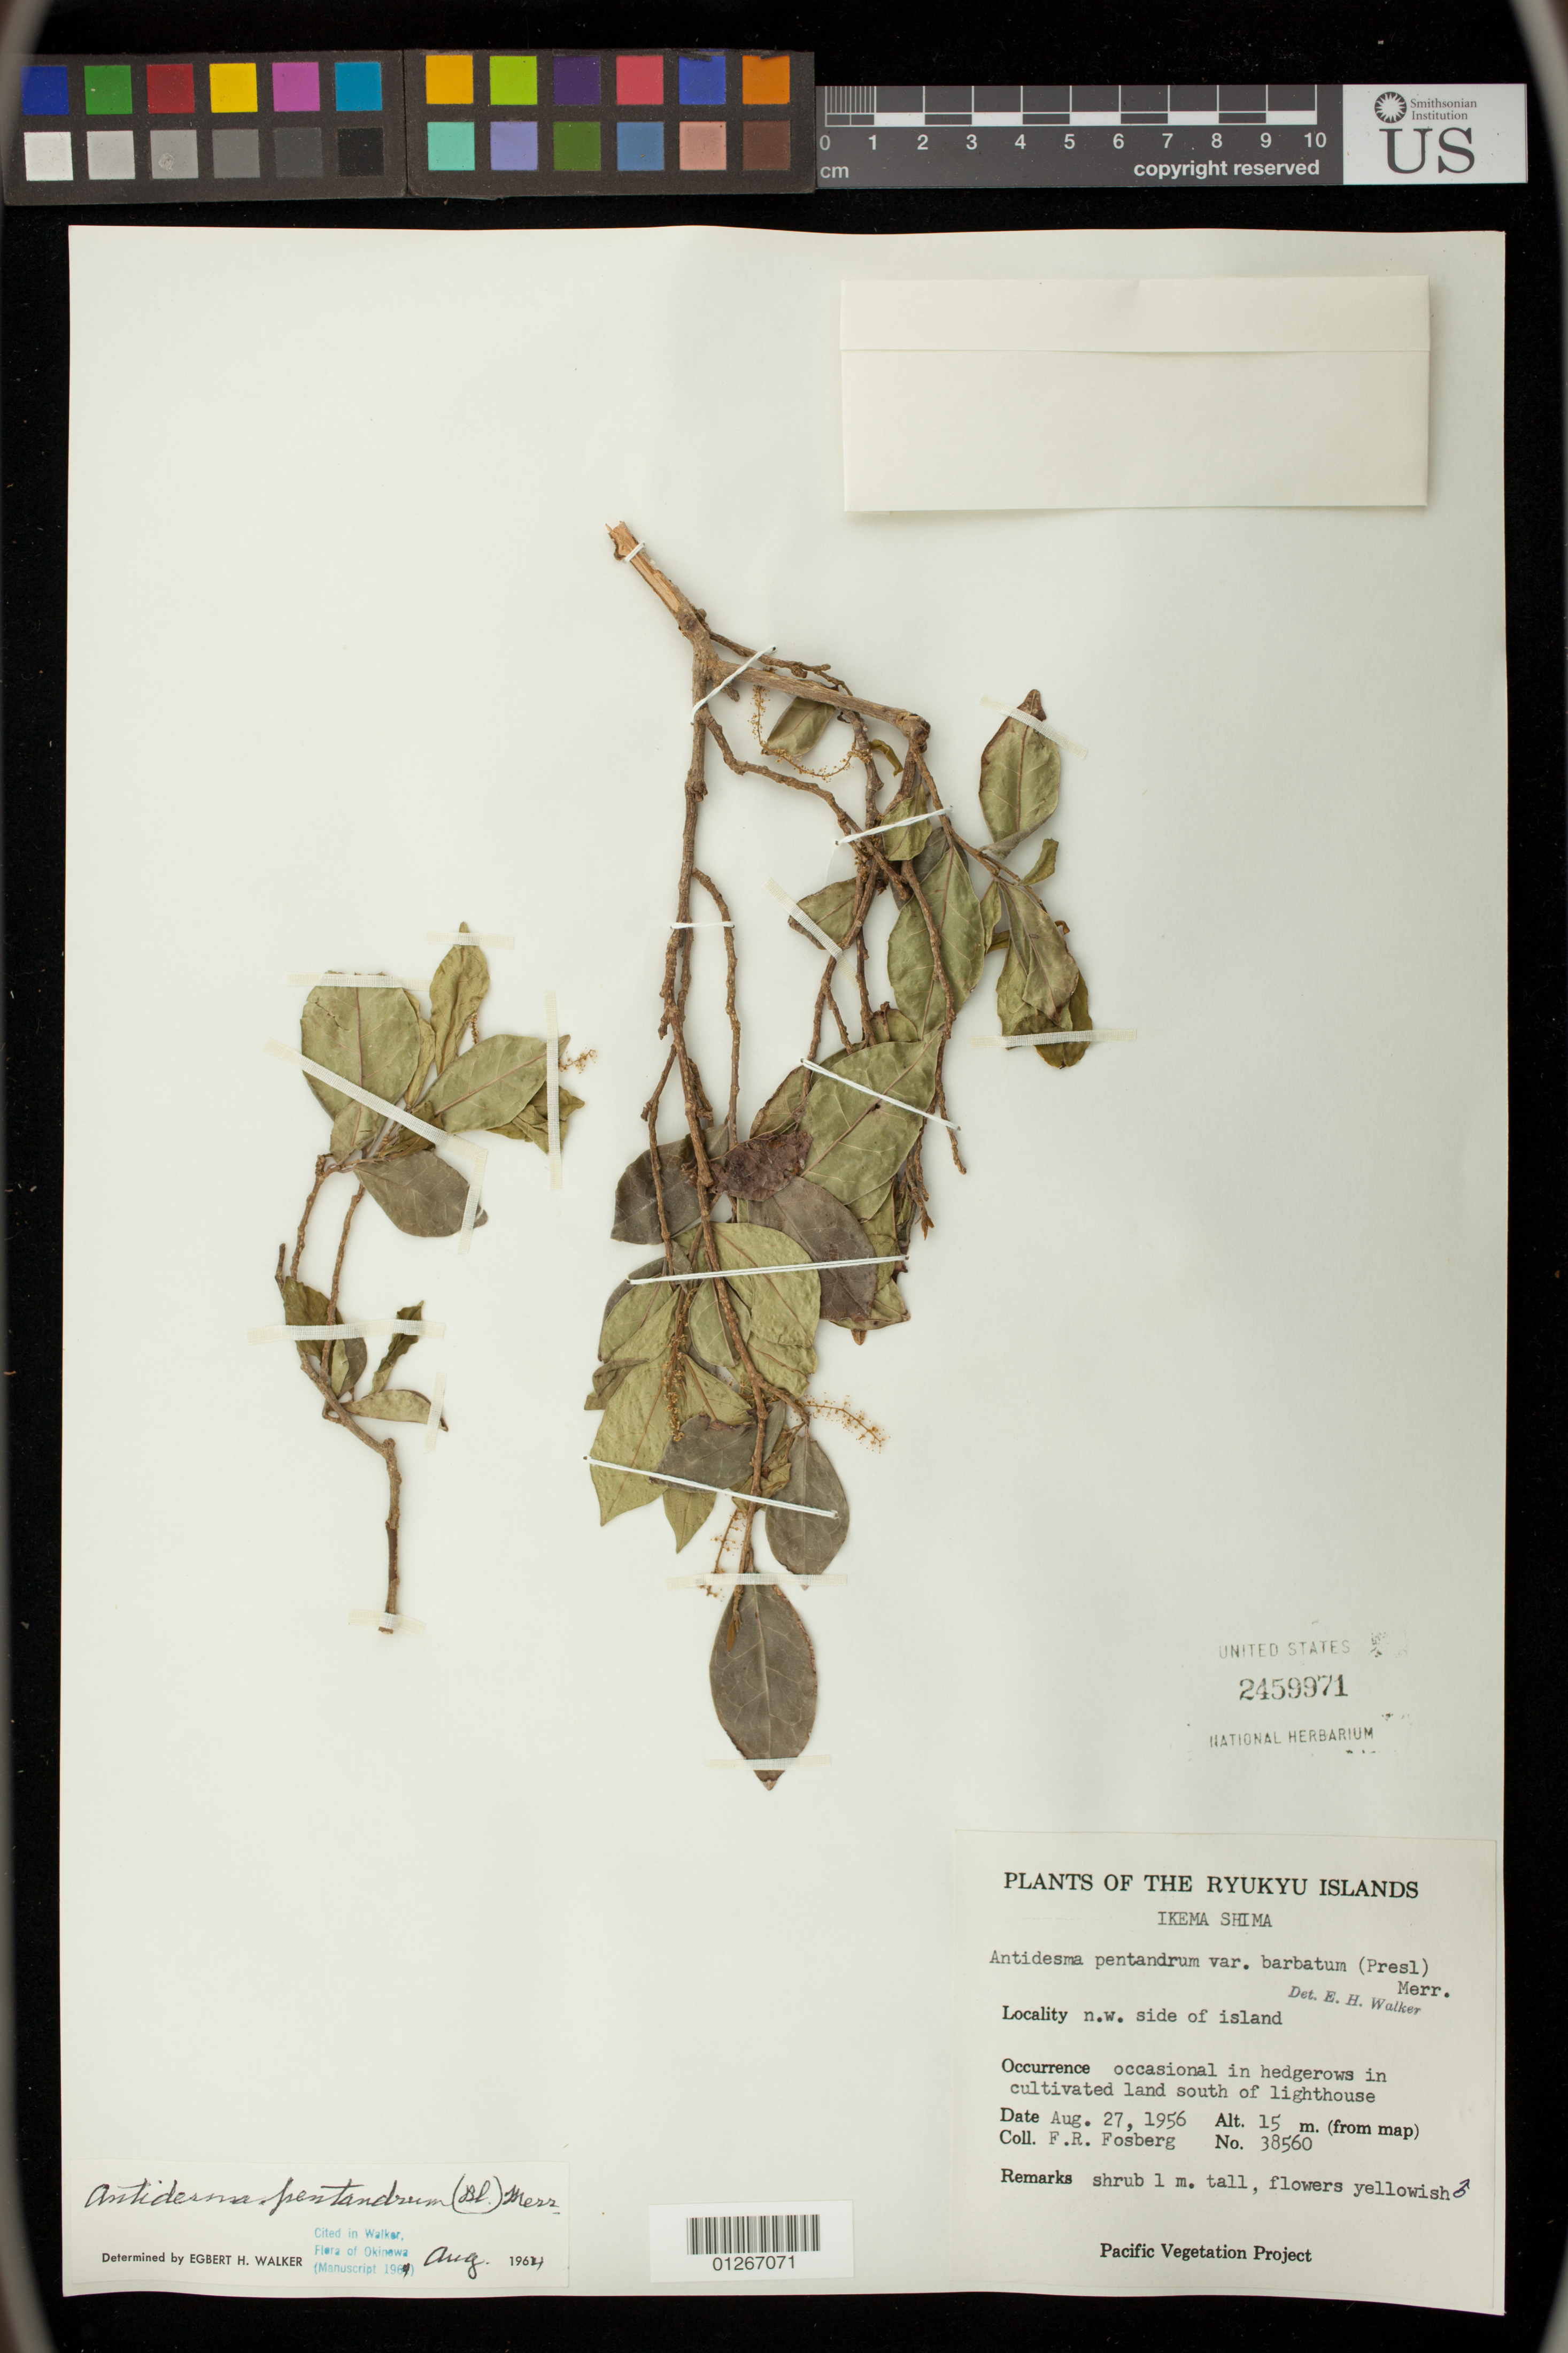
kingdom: Plantae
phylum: Tracheophyta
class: Magnoliopsida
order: Malpighiales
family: Phyllanthaceae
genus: Antidesma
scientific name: Antidesma pentandrum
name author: (Blanco) Merr.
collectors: F. R. Fosberg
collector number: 38560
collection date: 1956-08-27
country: Japan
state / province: Okinawa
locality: Ryukyu Islands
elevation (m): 15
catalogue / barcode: US 2459971